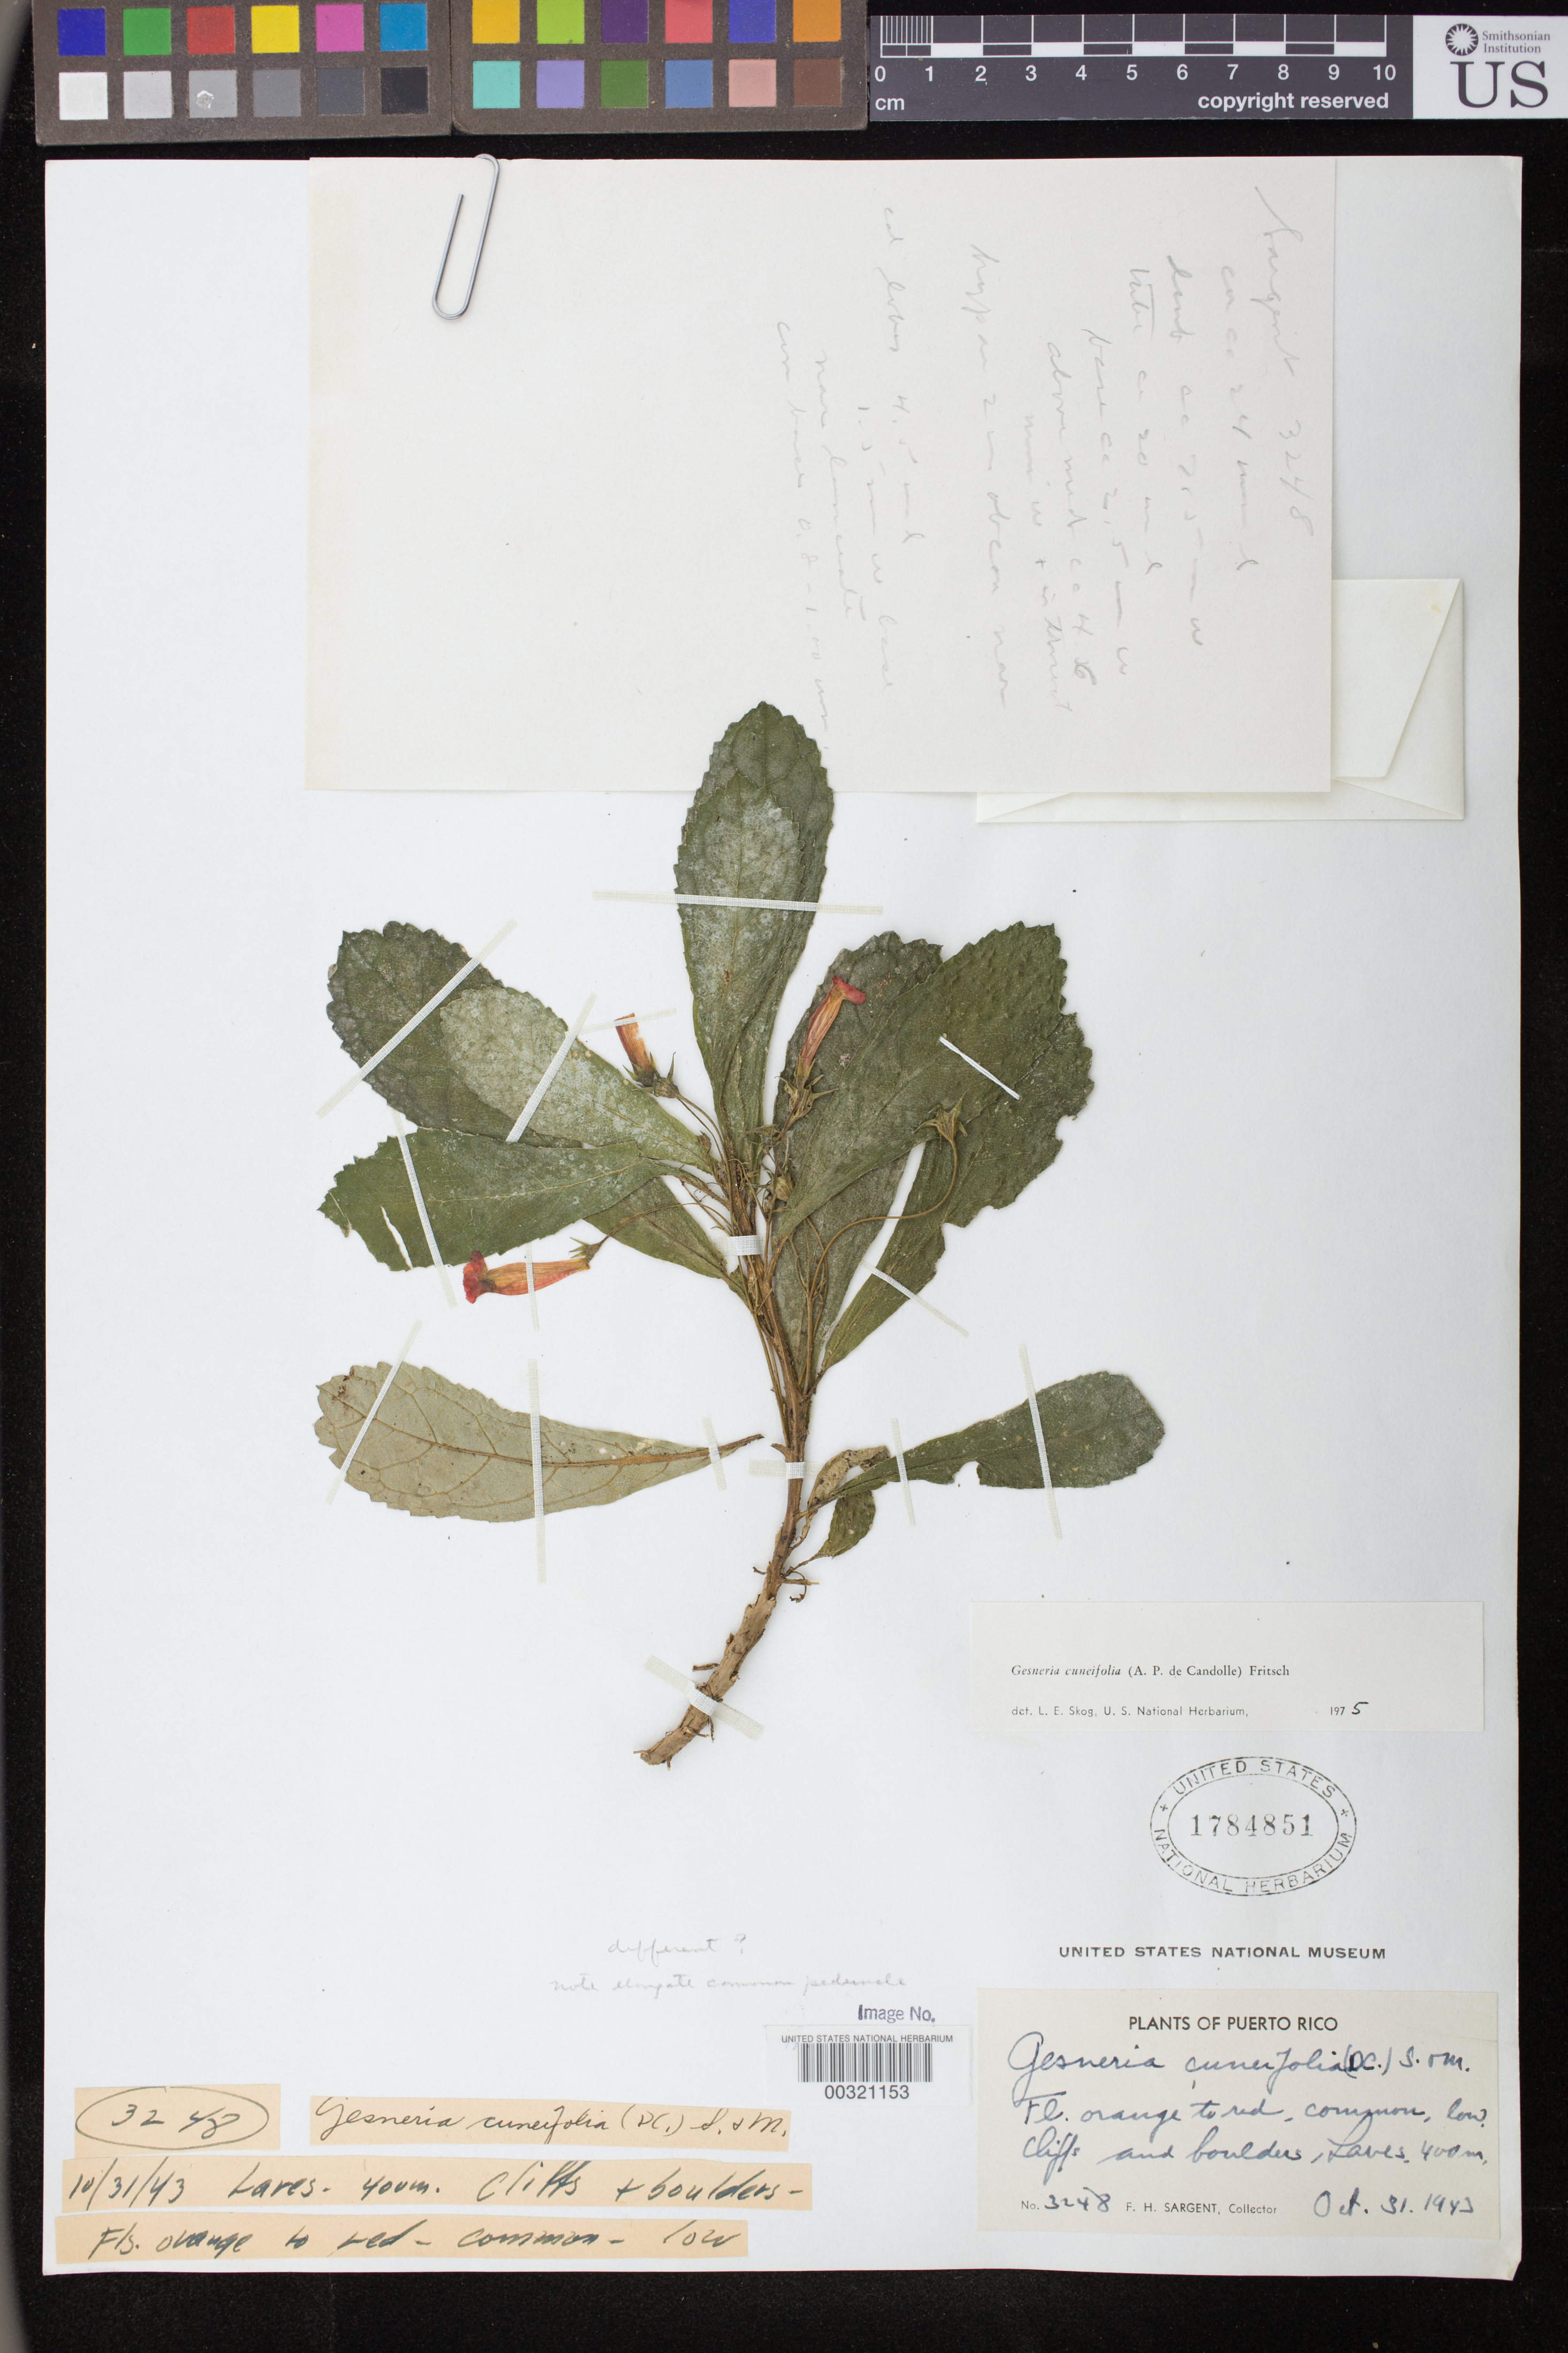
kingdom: Plantae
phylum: Tracheophyta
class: Magnoliopsida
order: Lamiales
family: Gesneriaceae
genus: Gesneria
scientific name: Gesneria cuneifolia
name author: (DC.) Fritsch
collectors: F. H. Sargent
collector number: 3248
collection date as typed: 31 Oct 1943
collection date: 1943-10-31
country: Puerto Rico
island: Puerto Rico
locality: Lares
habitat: Cliffs and boulders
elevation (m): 400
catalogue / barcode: US 1784851